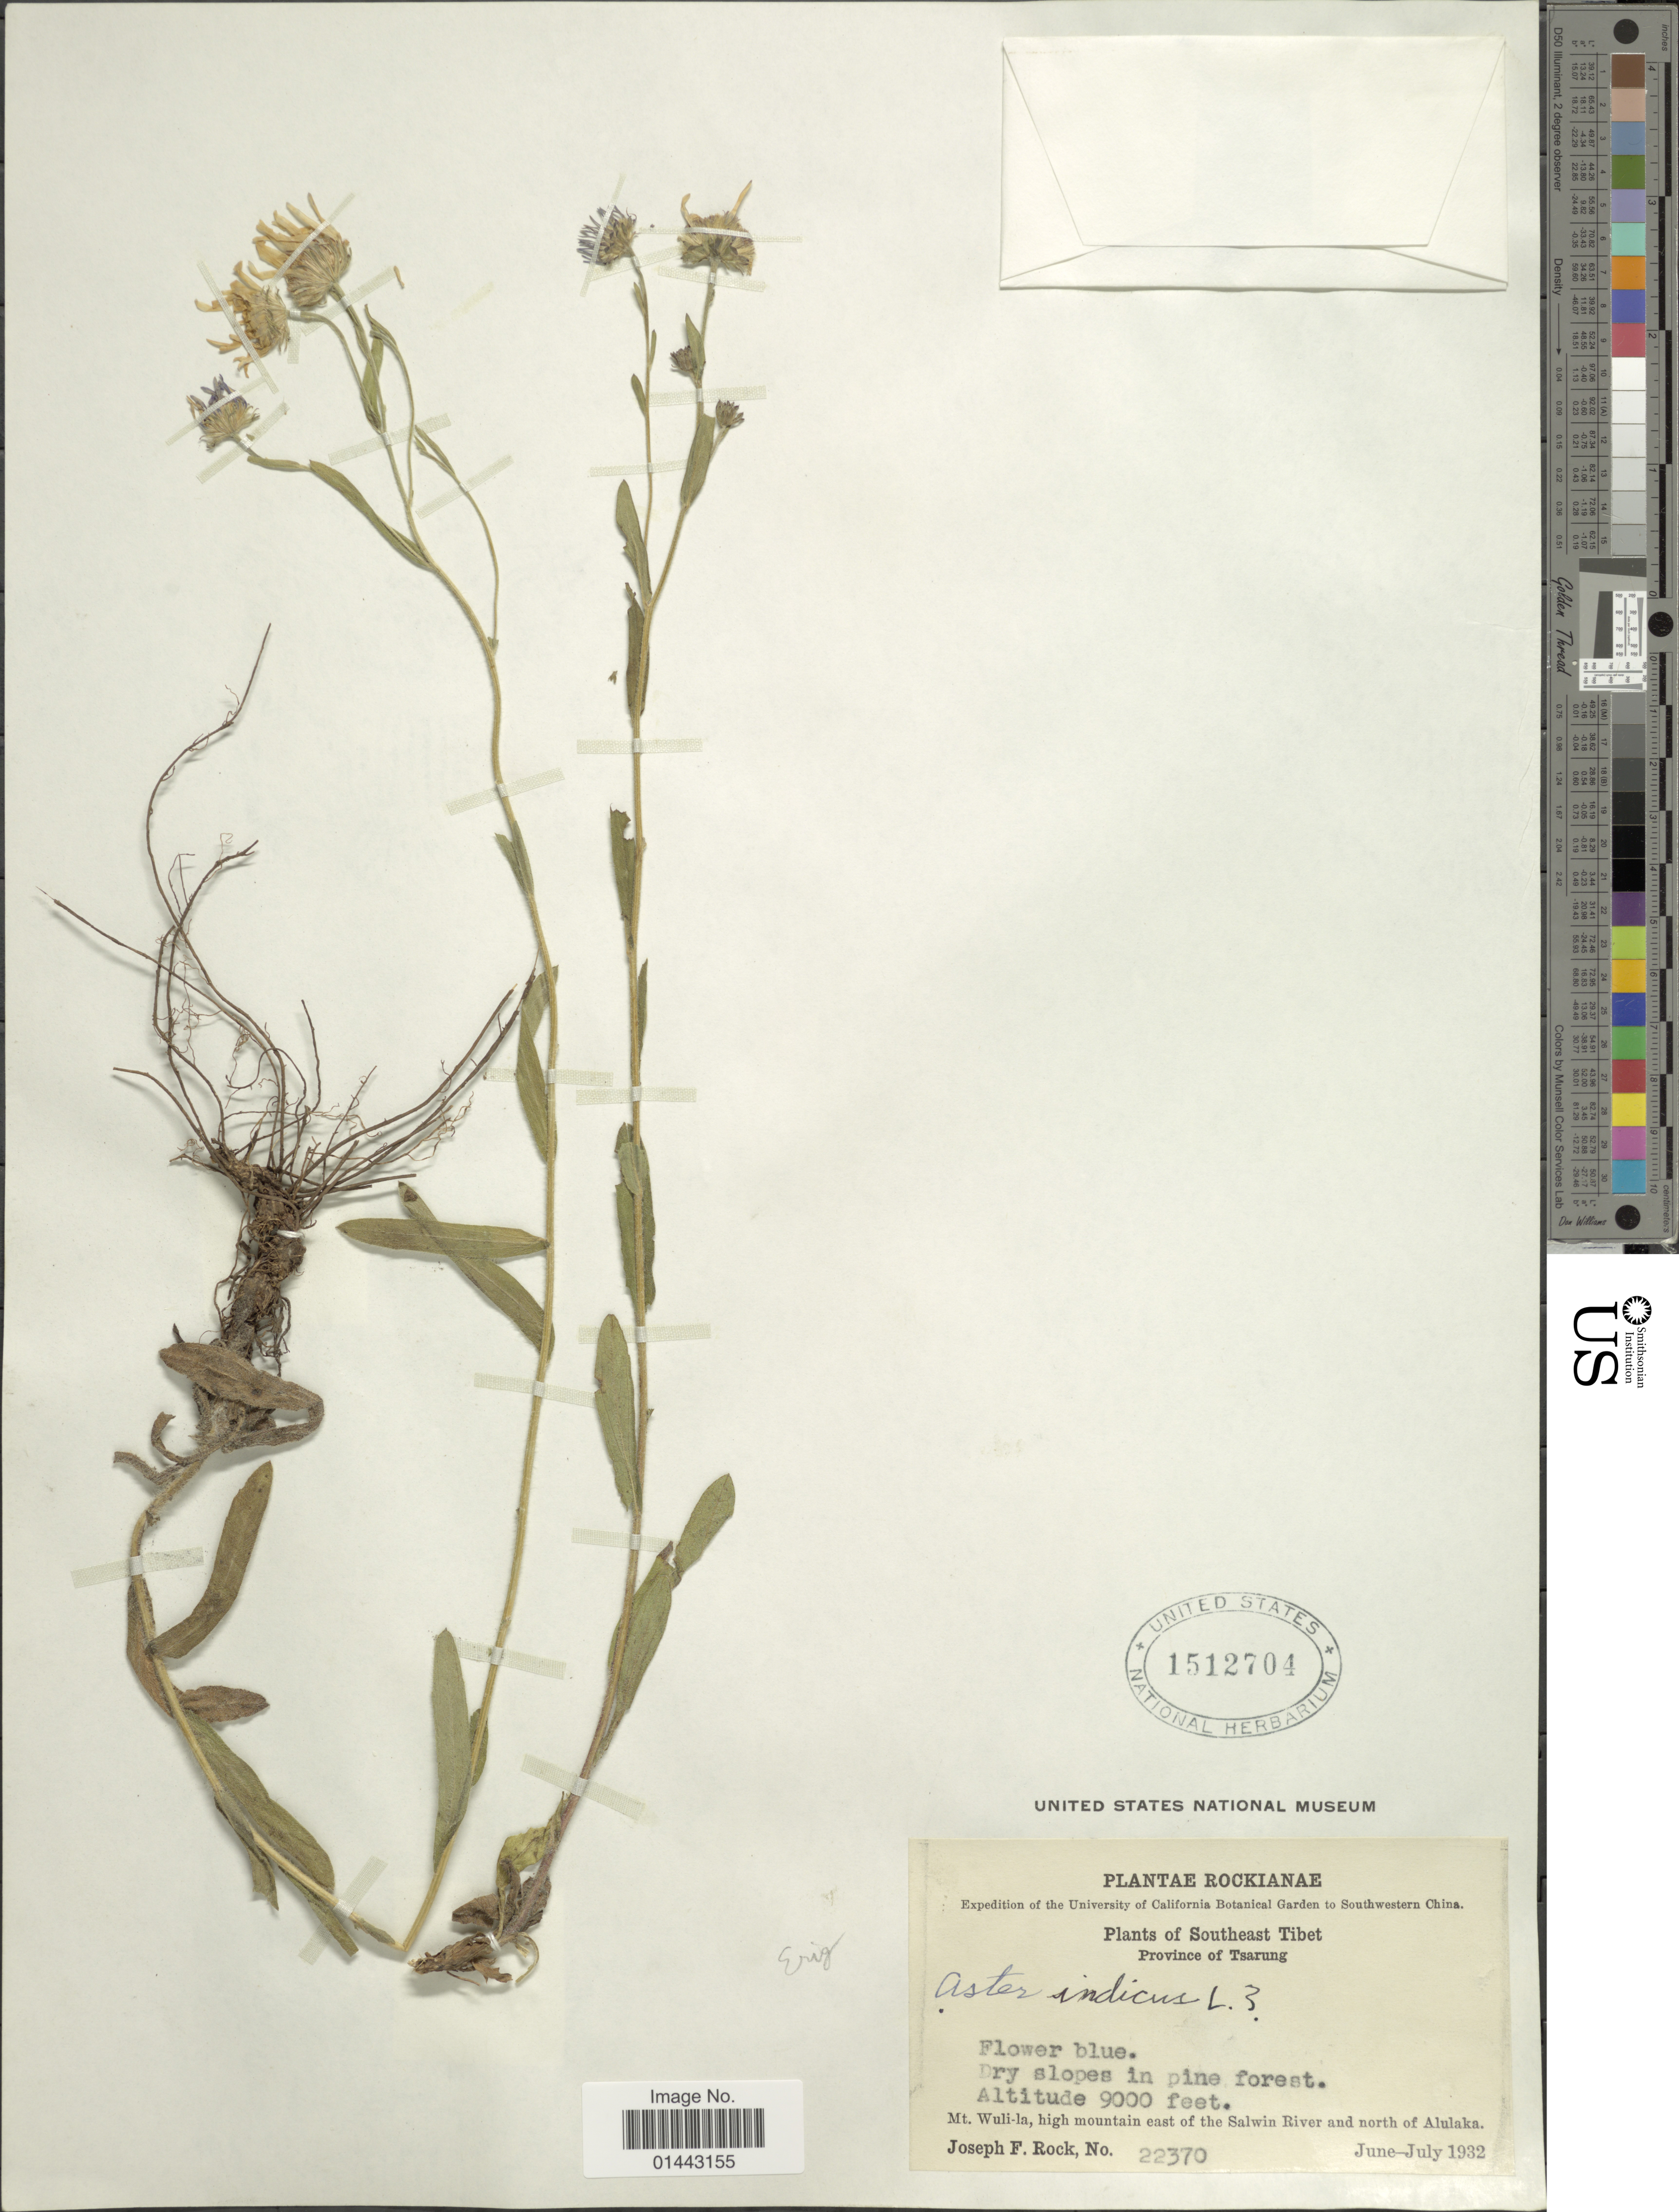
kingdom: Plantae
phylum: Tracheophyta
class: Magnoliopsida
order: Asterales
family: Asteraceae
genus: Erigeron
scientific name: Erigeron sp.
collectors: J. F. Rock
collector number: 22370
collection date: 1932-06/1932-07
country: China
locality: Southeast Tibet, Province of Tsarung, Mt. Wuli-la, high mountain east of the Salwin River and north of Alulaka.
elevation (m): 2743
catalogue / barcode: US 1512704